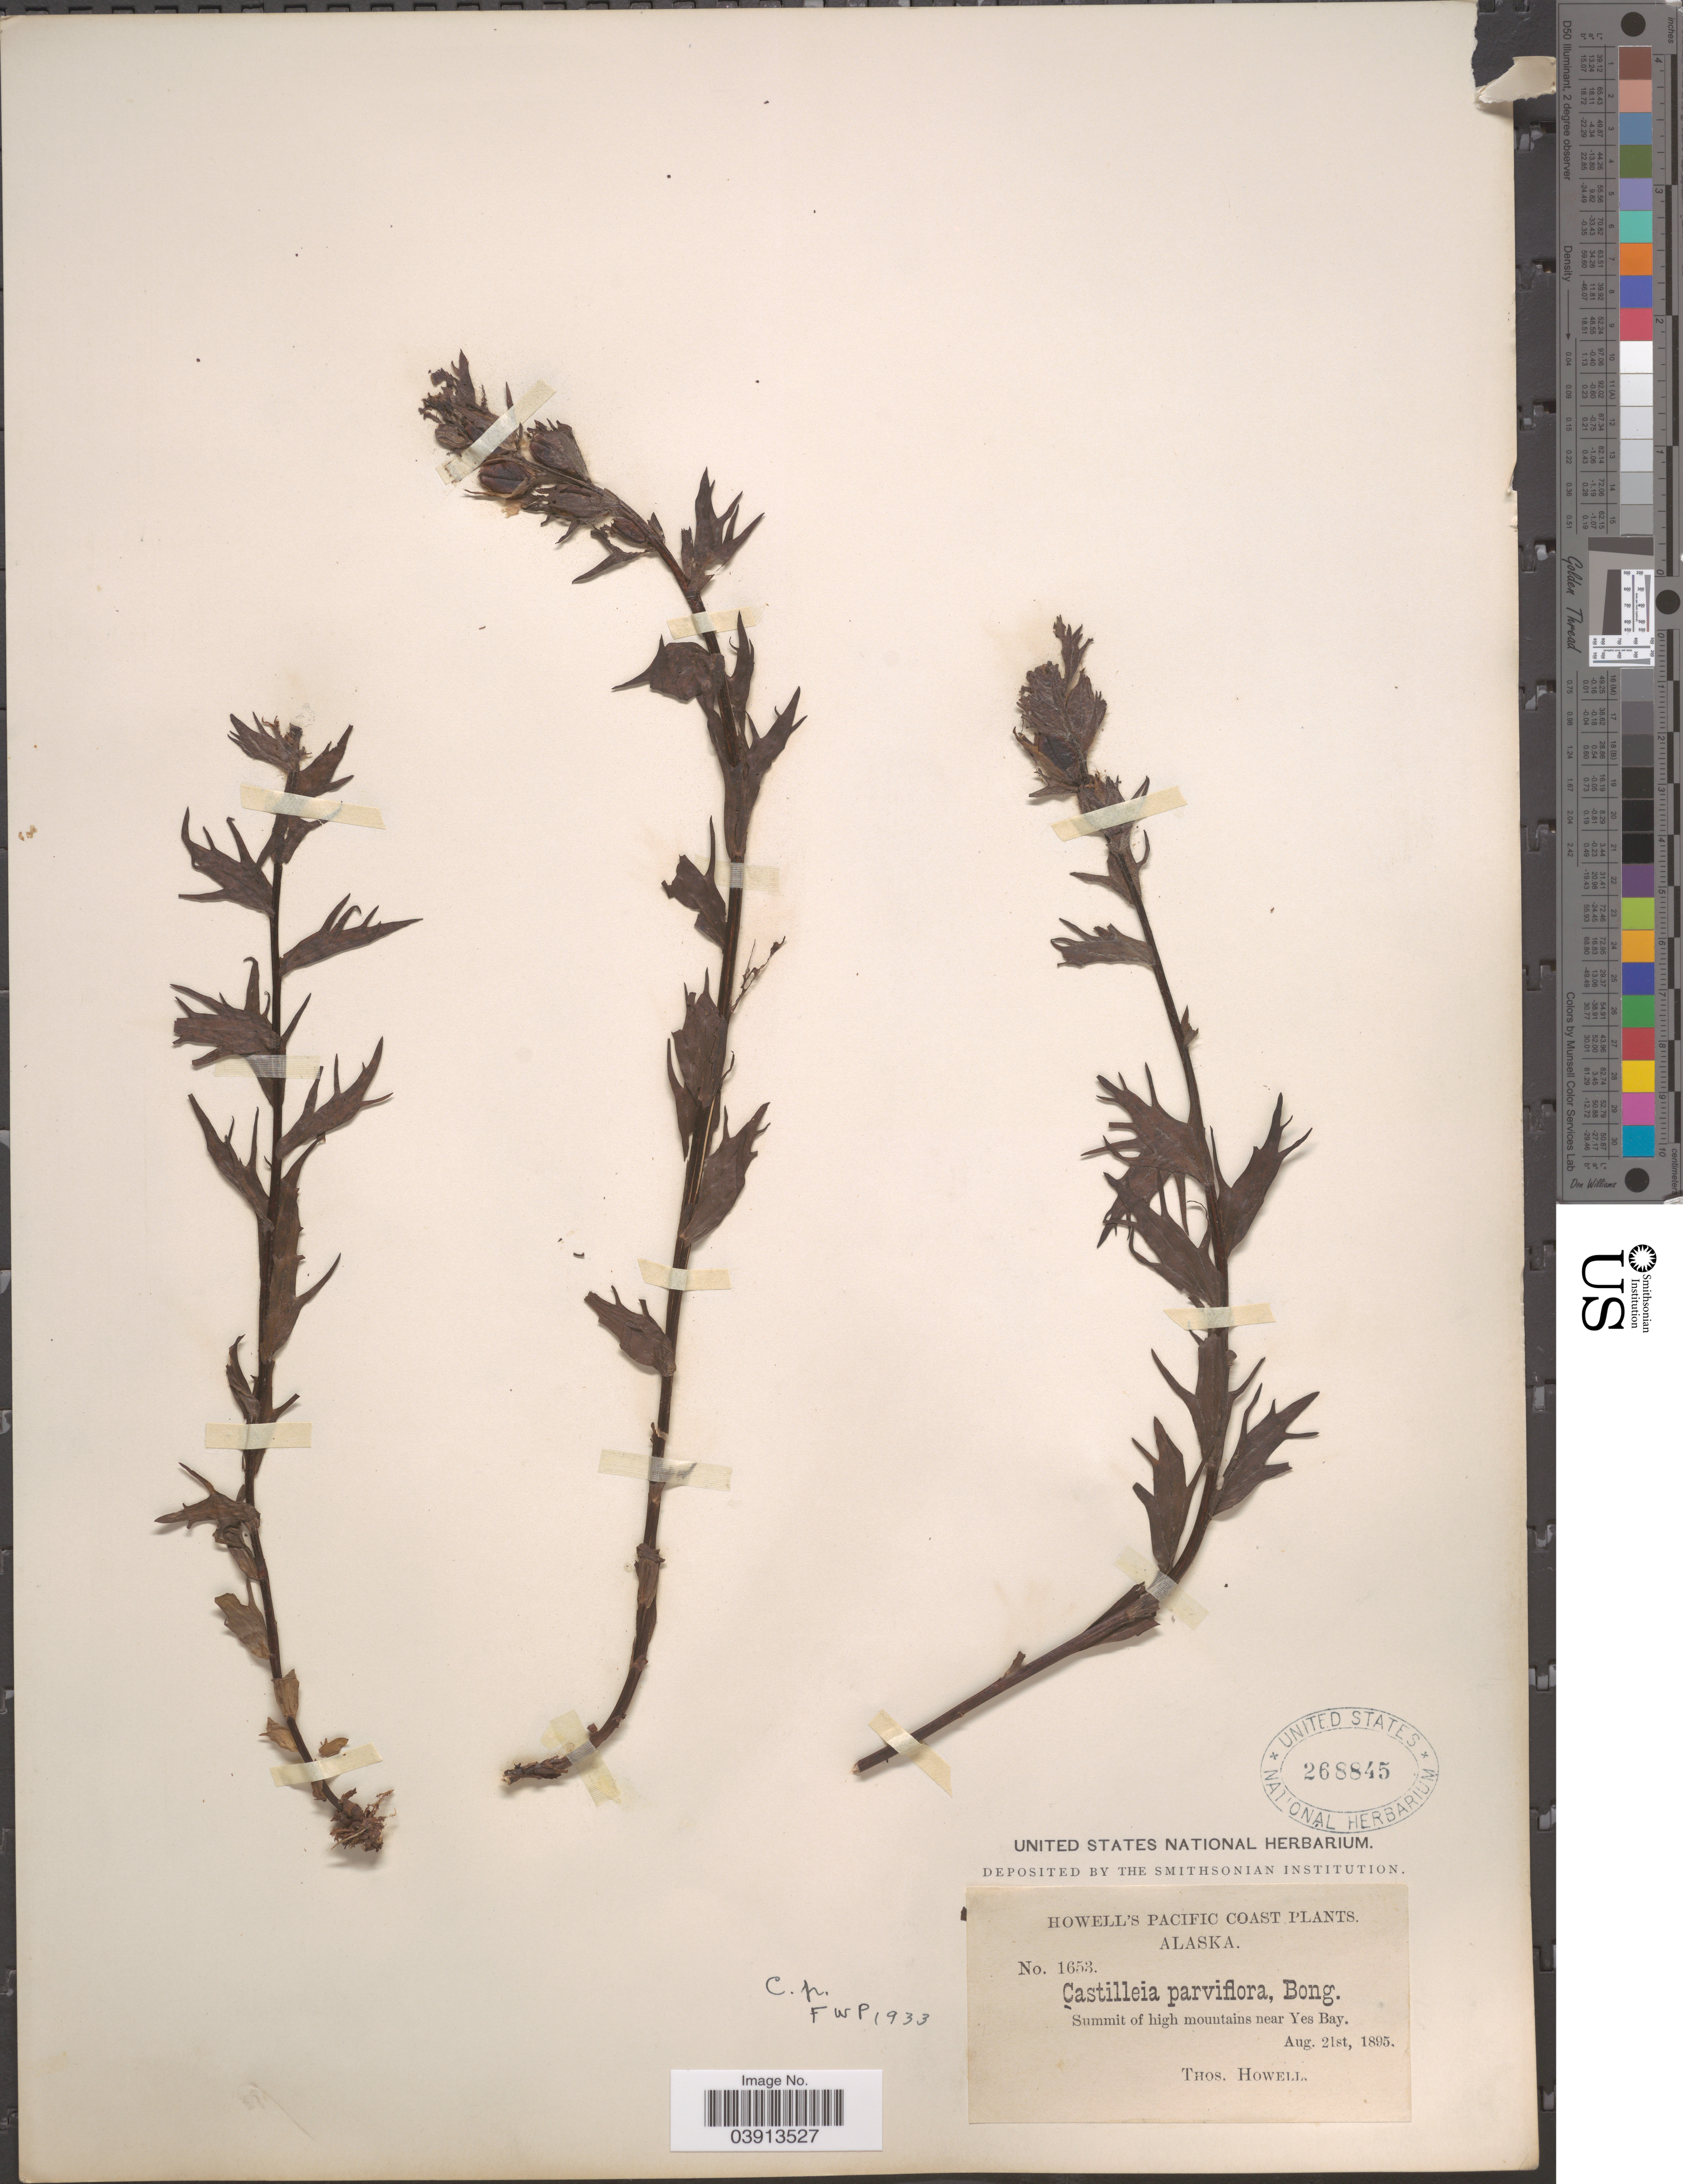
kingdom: Plantae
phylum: Tracheophyta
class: Magnoliopsida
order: Lamiales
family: Orobanchaceae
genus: Castilleja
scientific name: Castilleja parviflora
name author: Bong.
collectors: T. Howell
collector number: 1653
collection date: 1895-08-21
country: United States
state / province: Alaska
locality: Pacific Coast. Summit of high mountains near Yes Bay.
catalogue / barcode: US 268845